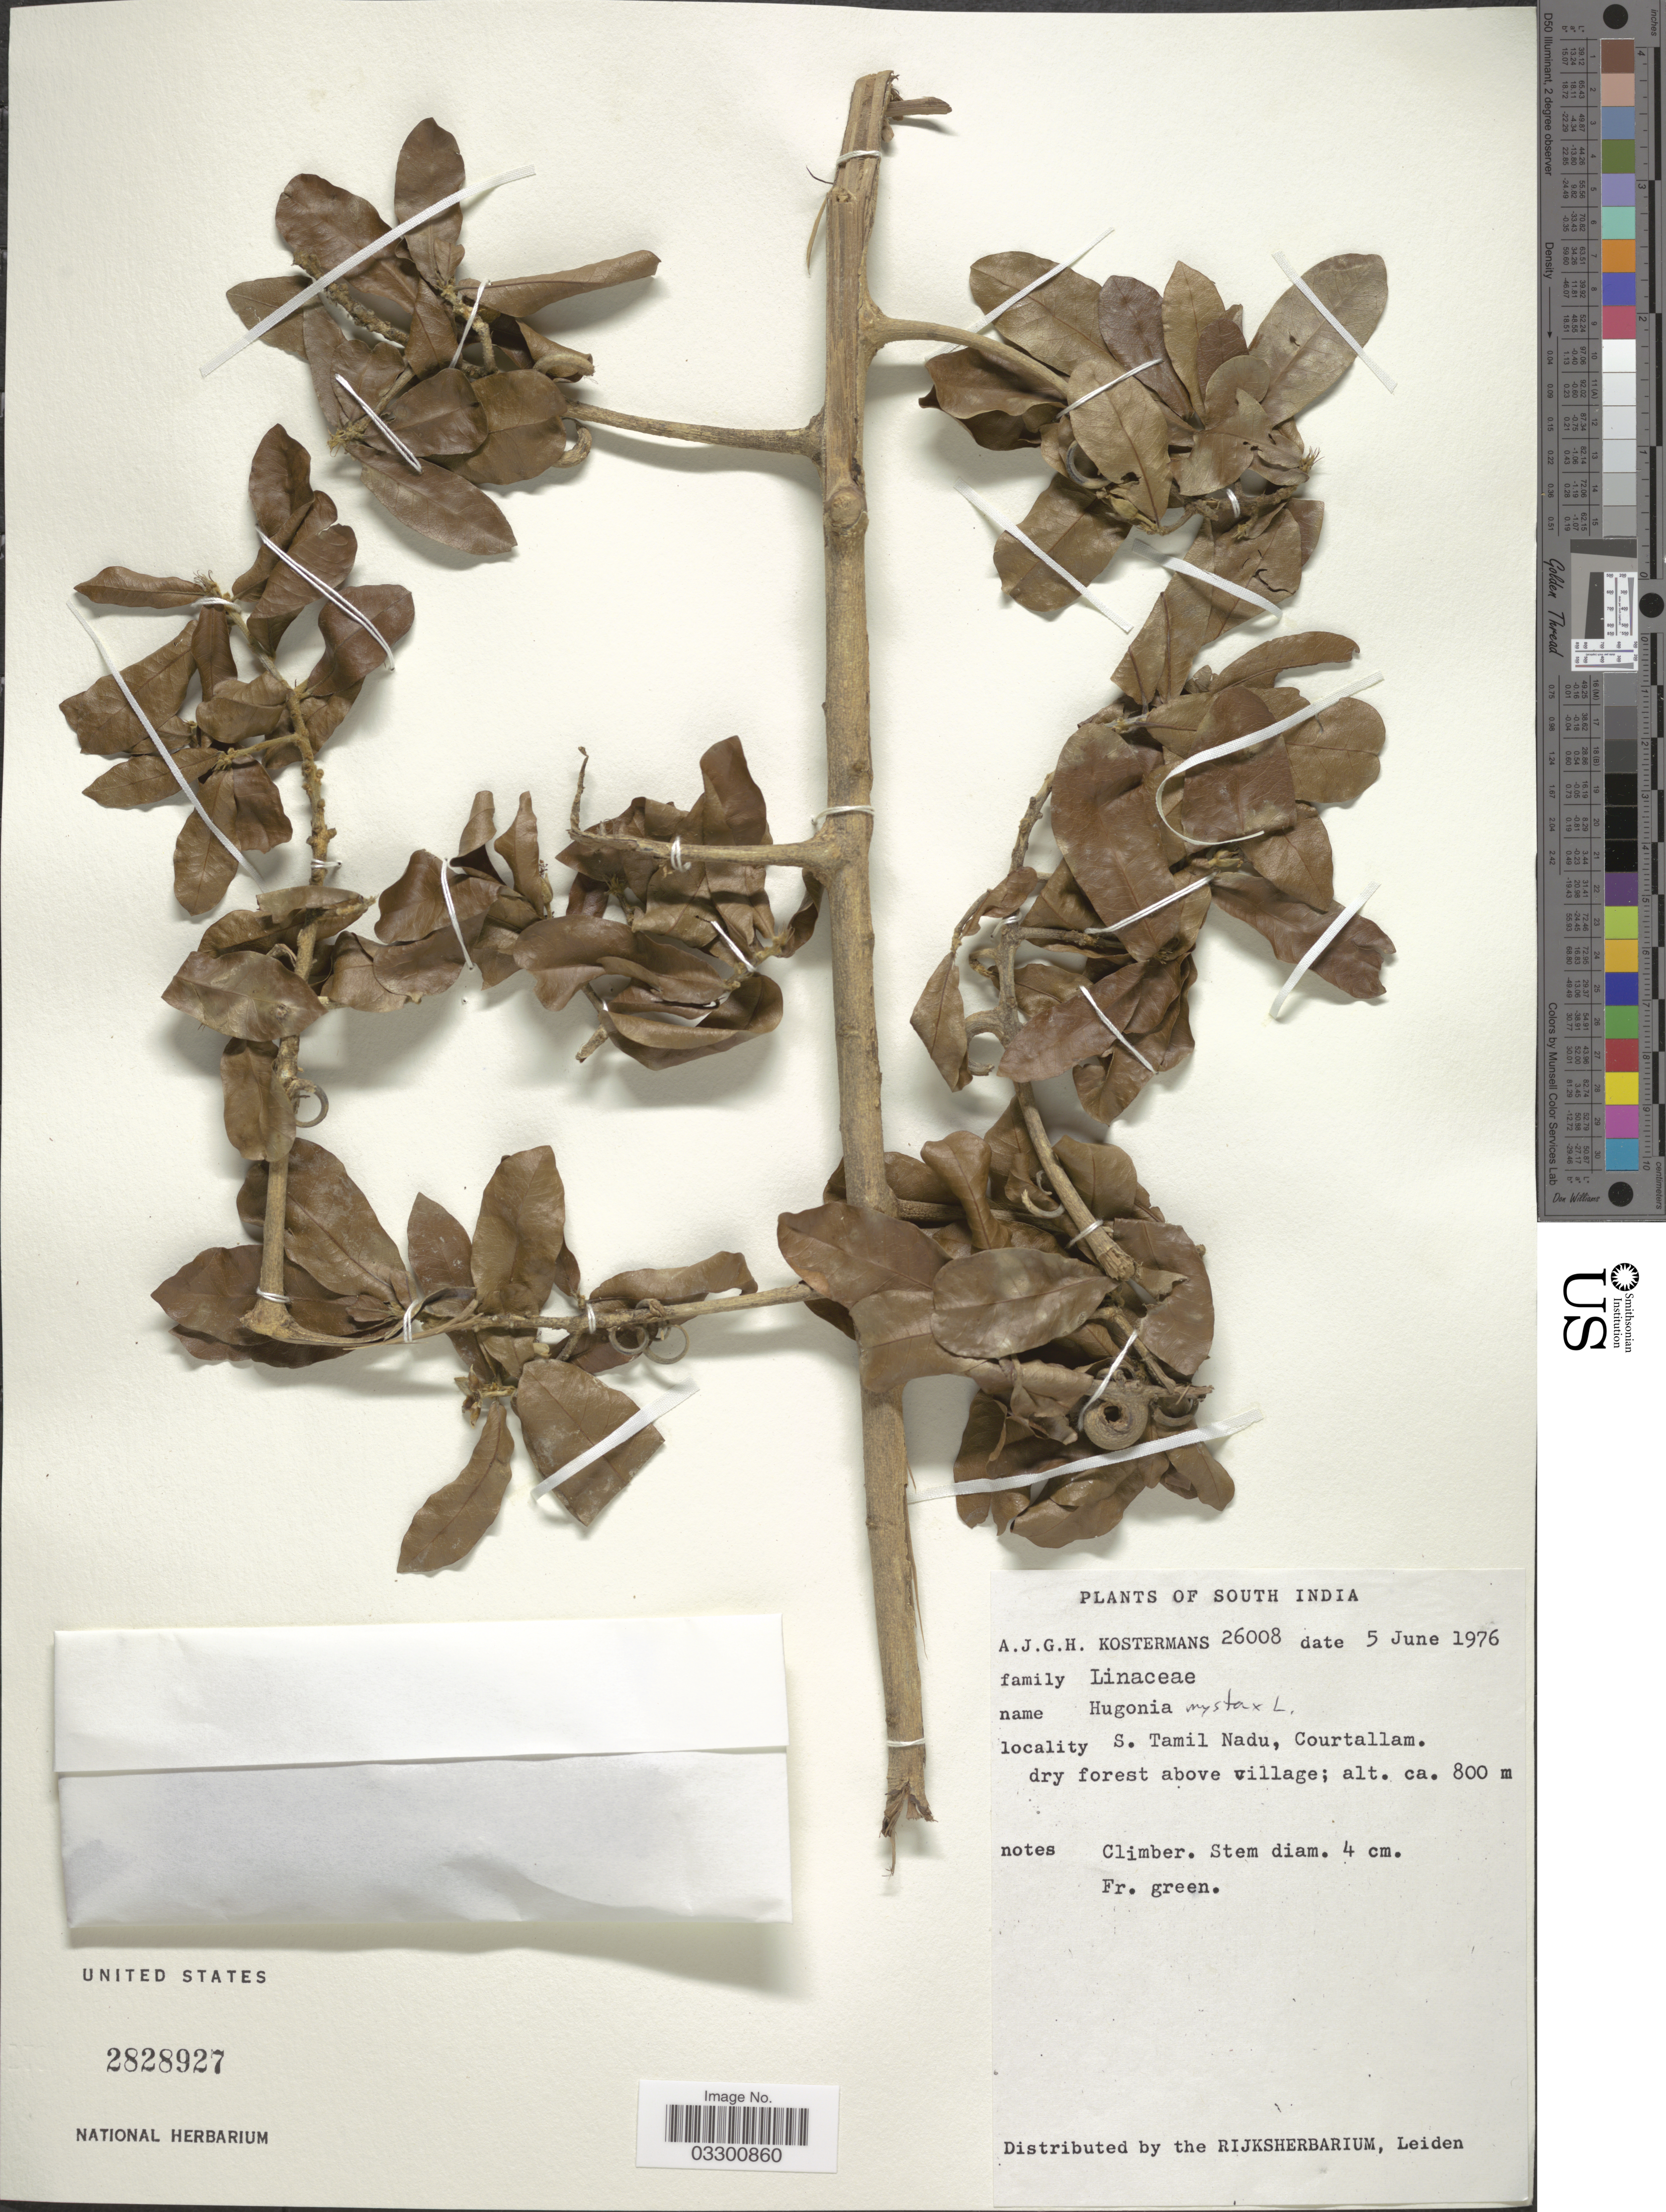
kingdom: Plantae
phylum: Tracheophyta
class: Magnoliopsida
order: Malpighiales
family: Linaceae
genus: Hugonia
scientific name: Hugonia mystax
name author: L.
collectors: A. J. G. Kostermans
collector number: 26008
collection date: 1976-06-05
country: India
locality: South India, S. Tamil Nadu, Courtallam.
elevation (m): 800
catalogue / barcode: US 2828927